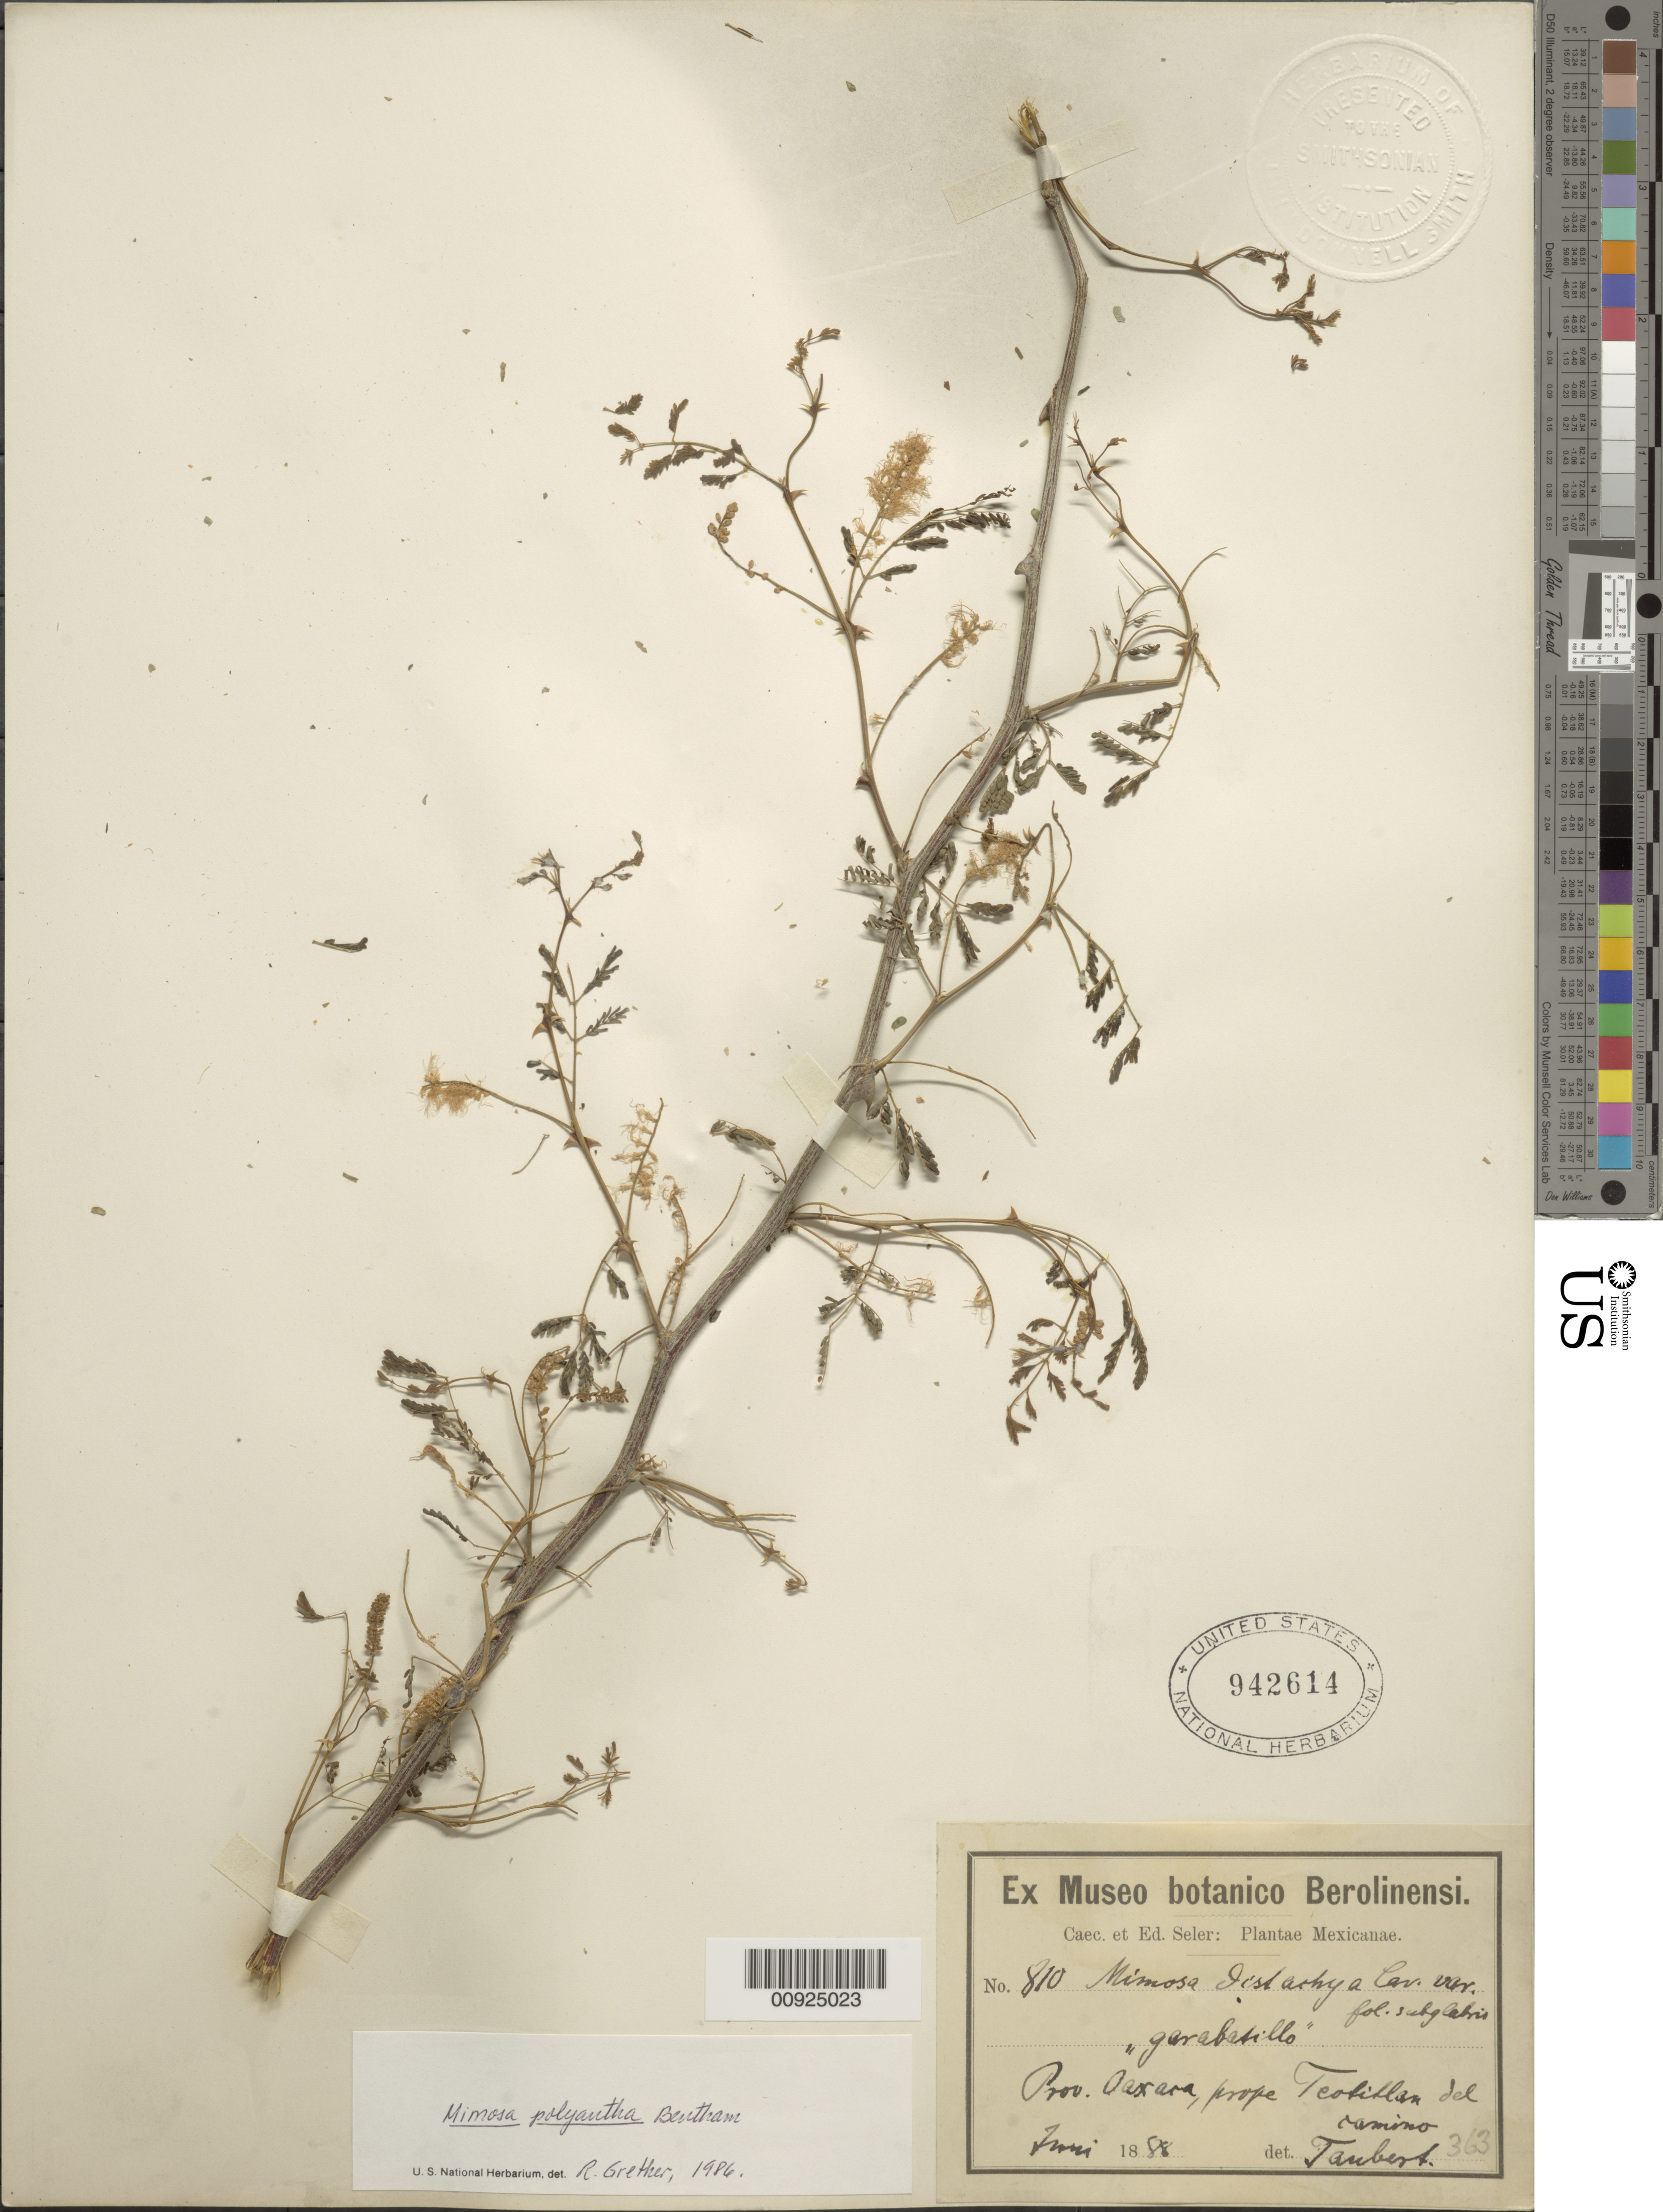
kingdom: Plantae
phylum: Tracheophyta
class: Magnoliopsida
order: Fabales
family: Fabaceae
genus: Mimosa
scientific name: Mimosa polyantha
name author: Benth.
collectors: C. Seler & E. G. Seler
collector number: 810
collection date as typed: Jun 1888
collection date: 1888-06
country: Mexico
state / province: Oaxaca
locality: Prov. Oaxaca, prope Teotitlán del Camino.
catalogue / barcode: US 942614